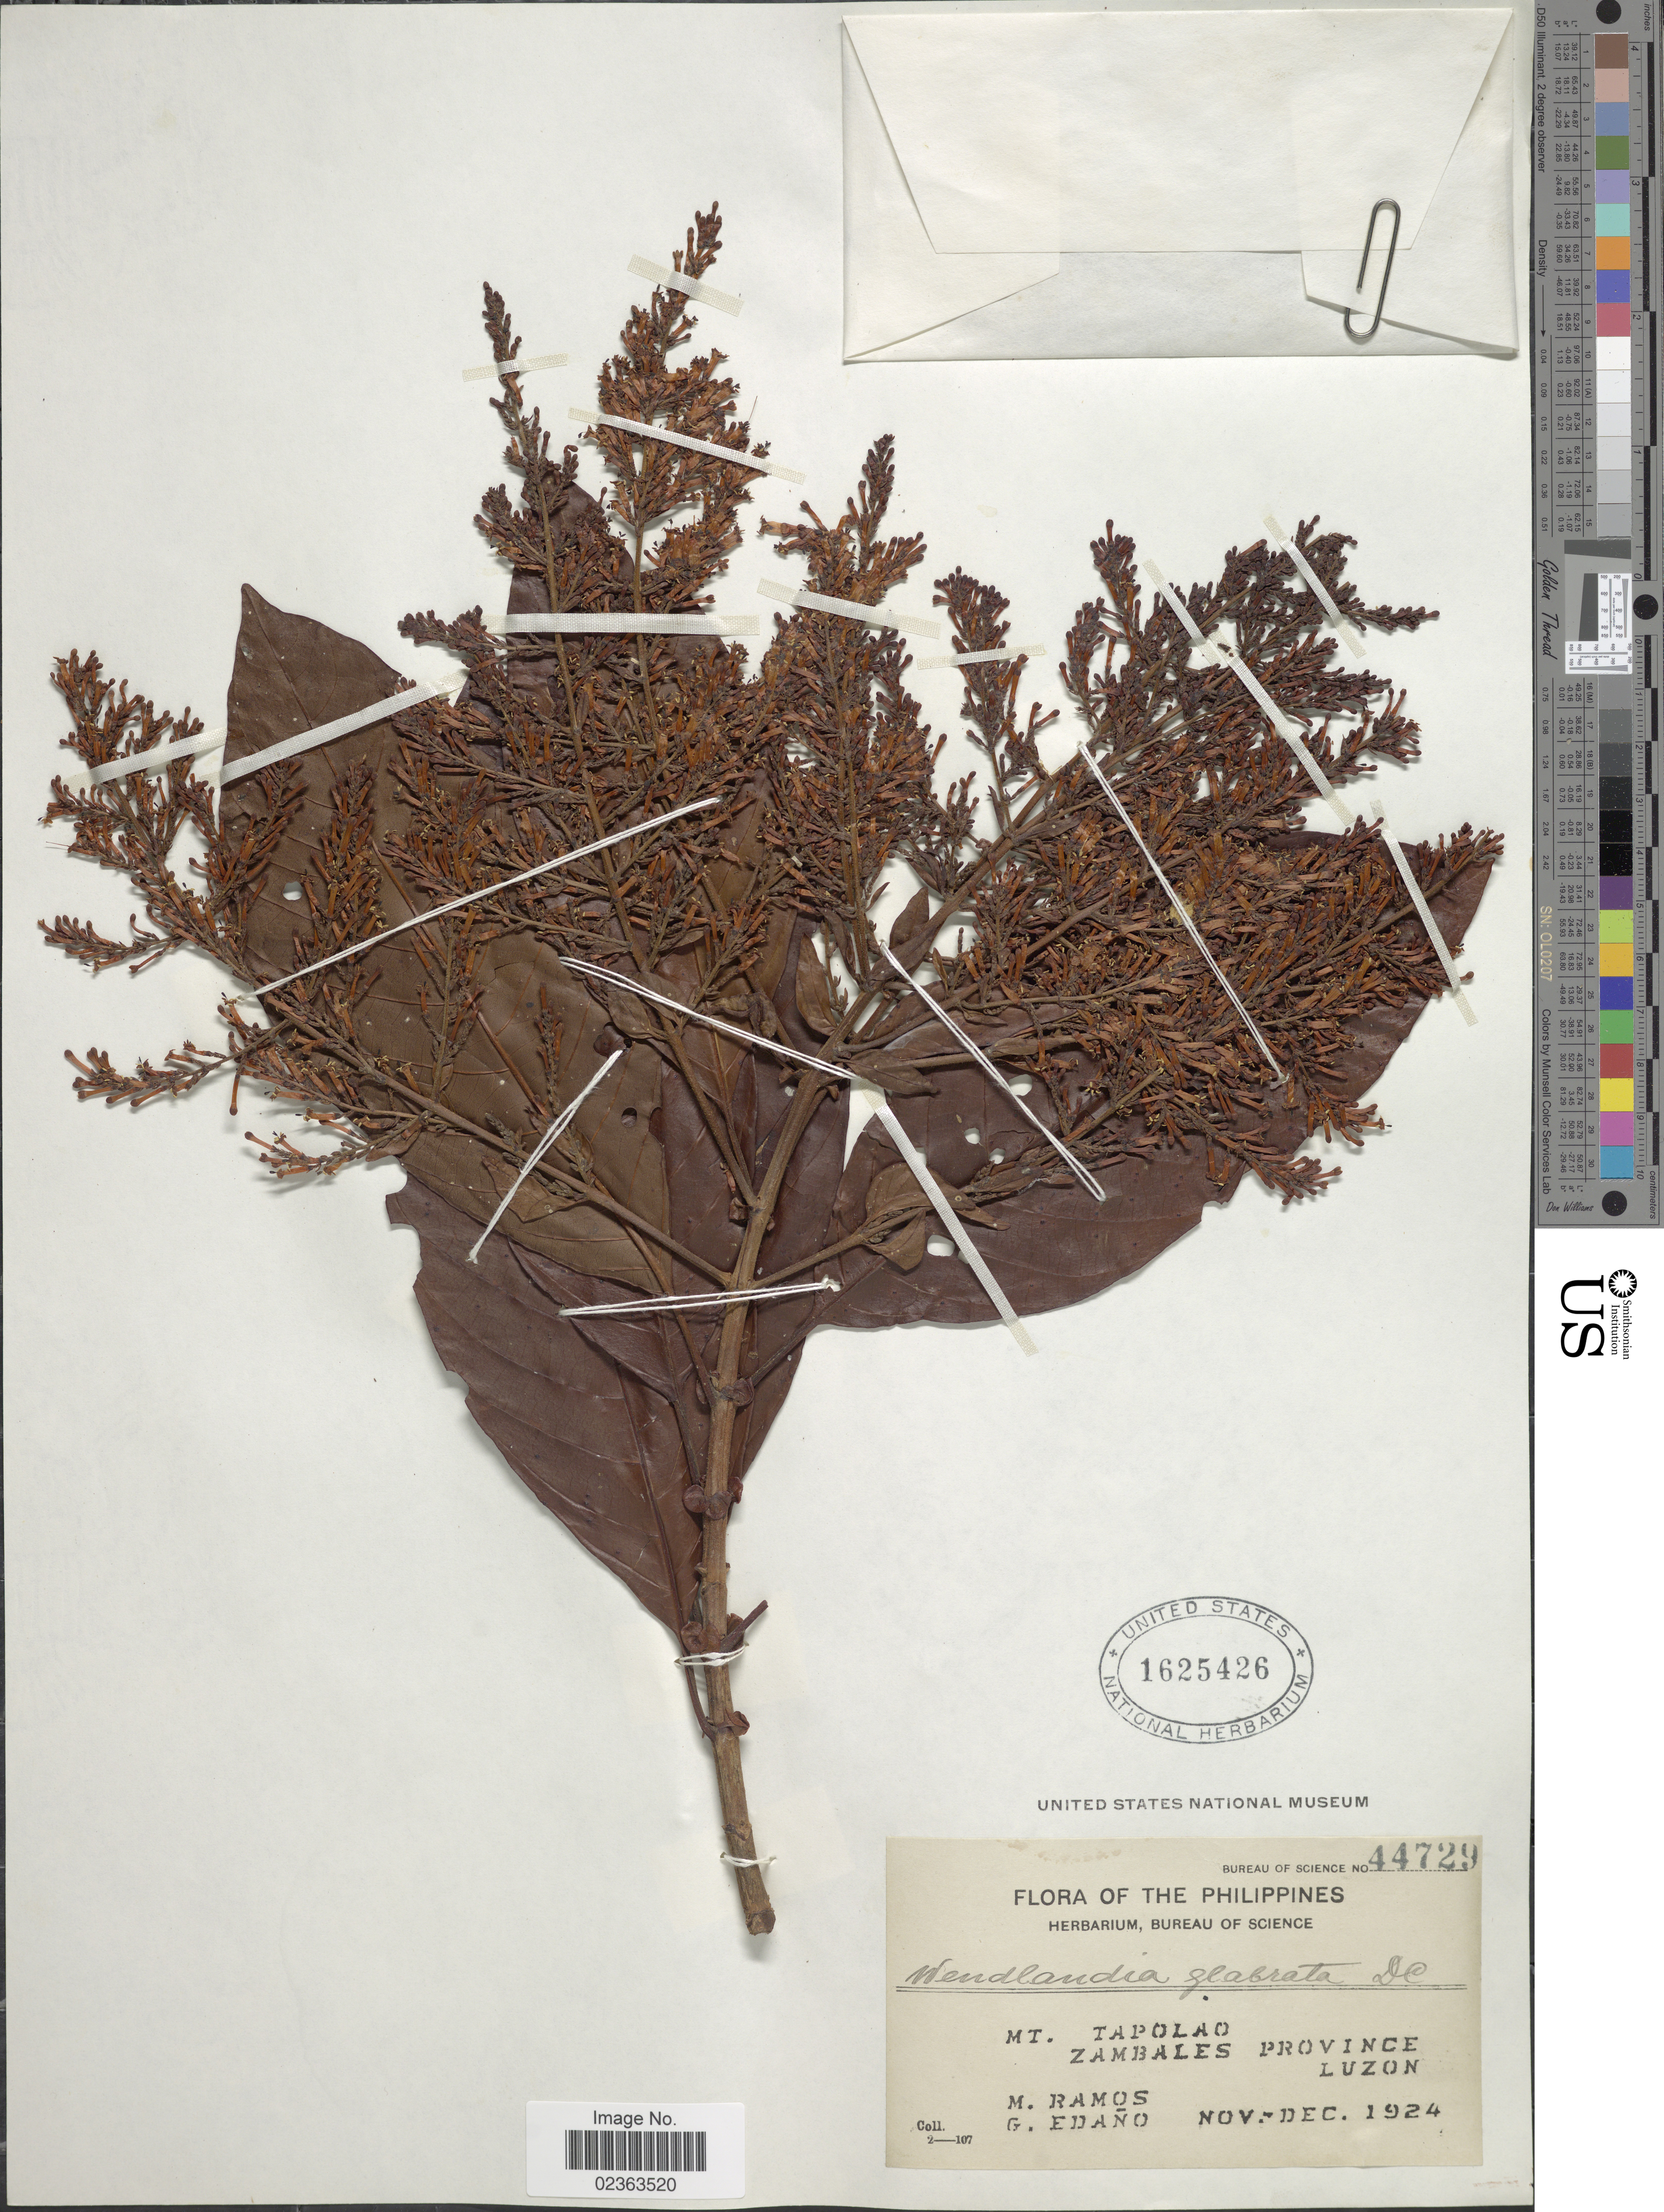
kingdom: Plantae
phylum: Tracheophyta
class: Magnoliopsida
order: Gentianales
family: Rubiaceae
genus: Wendlandia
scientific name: Wendlandia glabrata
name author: DC.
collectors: M. Ramos & G. Edaño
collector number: Bureau of Science 44729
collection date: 1924-11/1924-12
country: Philippines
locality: Mt. Tapolao, Zambales Province, Luzon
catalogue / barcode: US 1625426